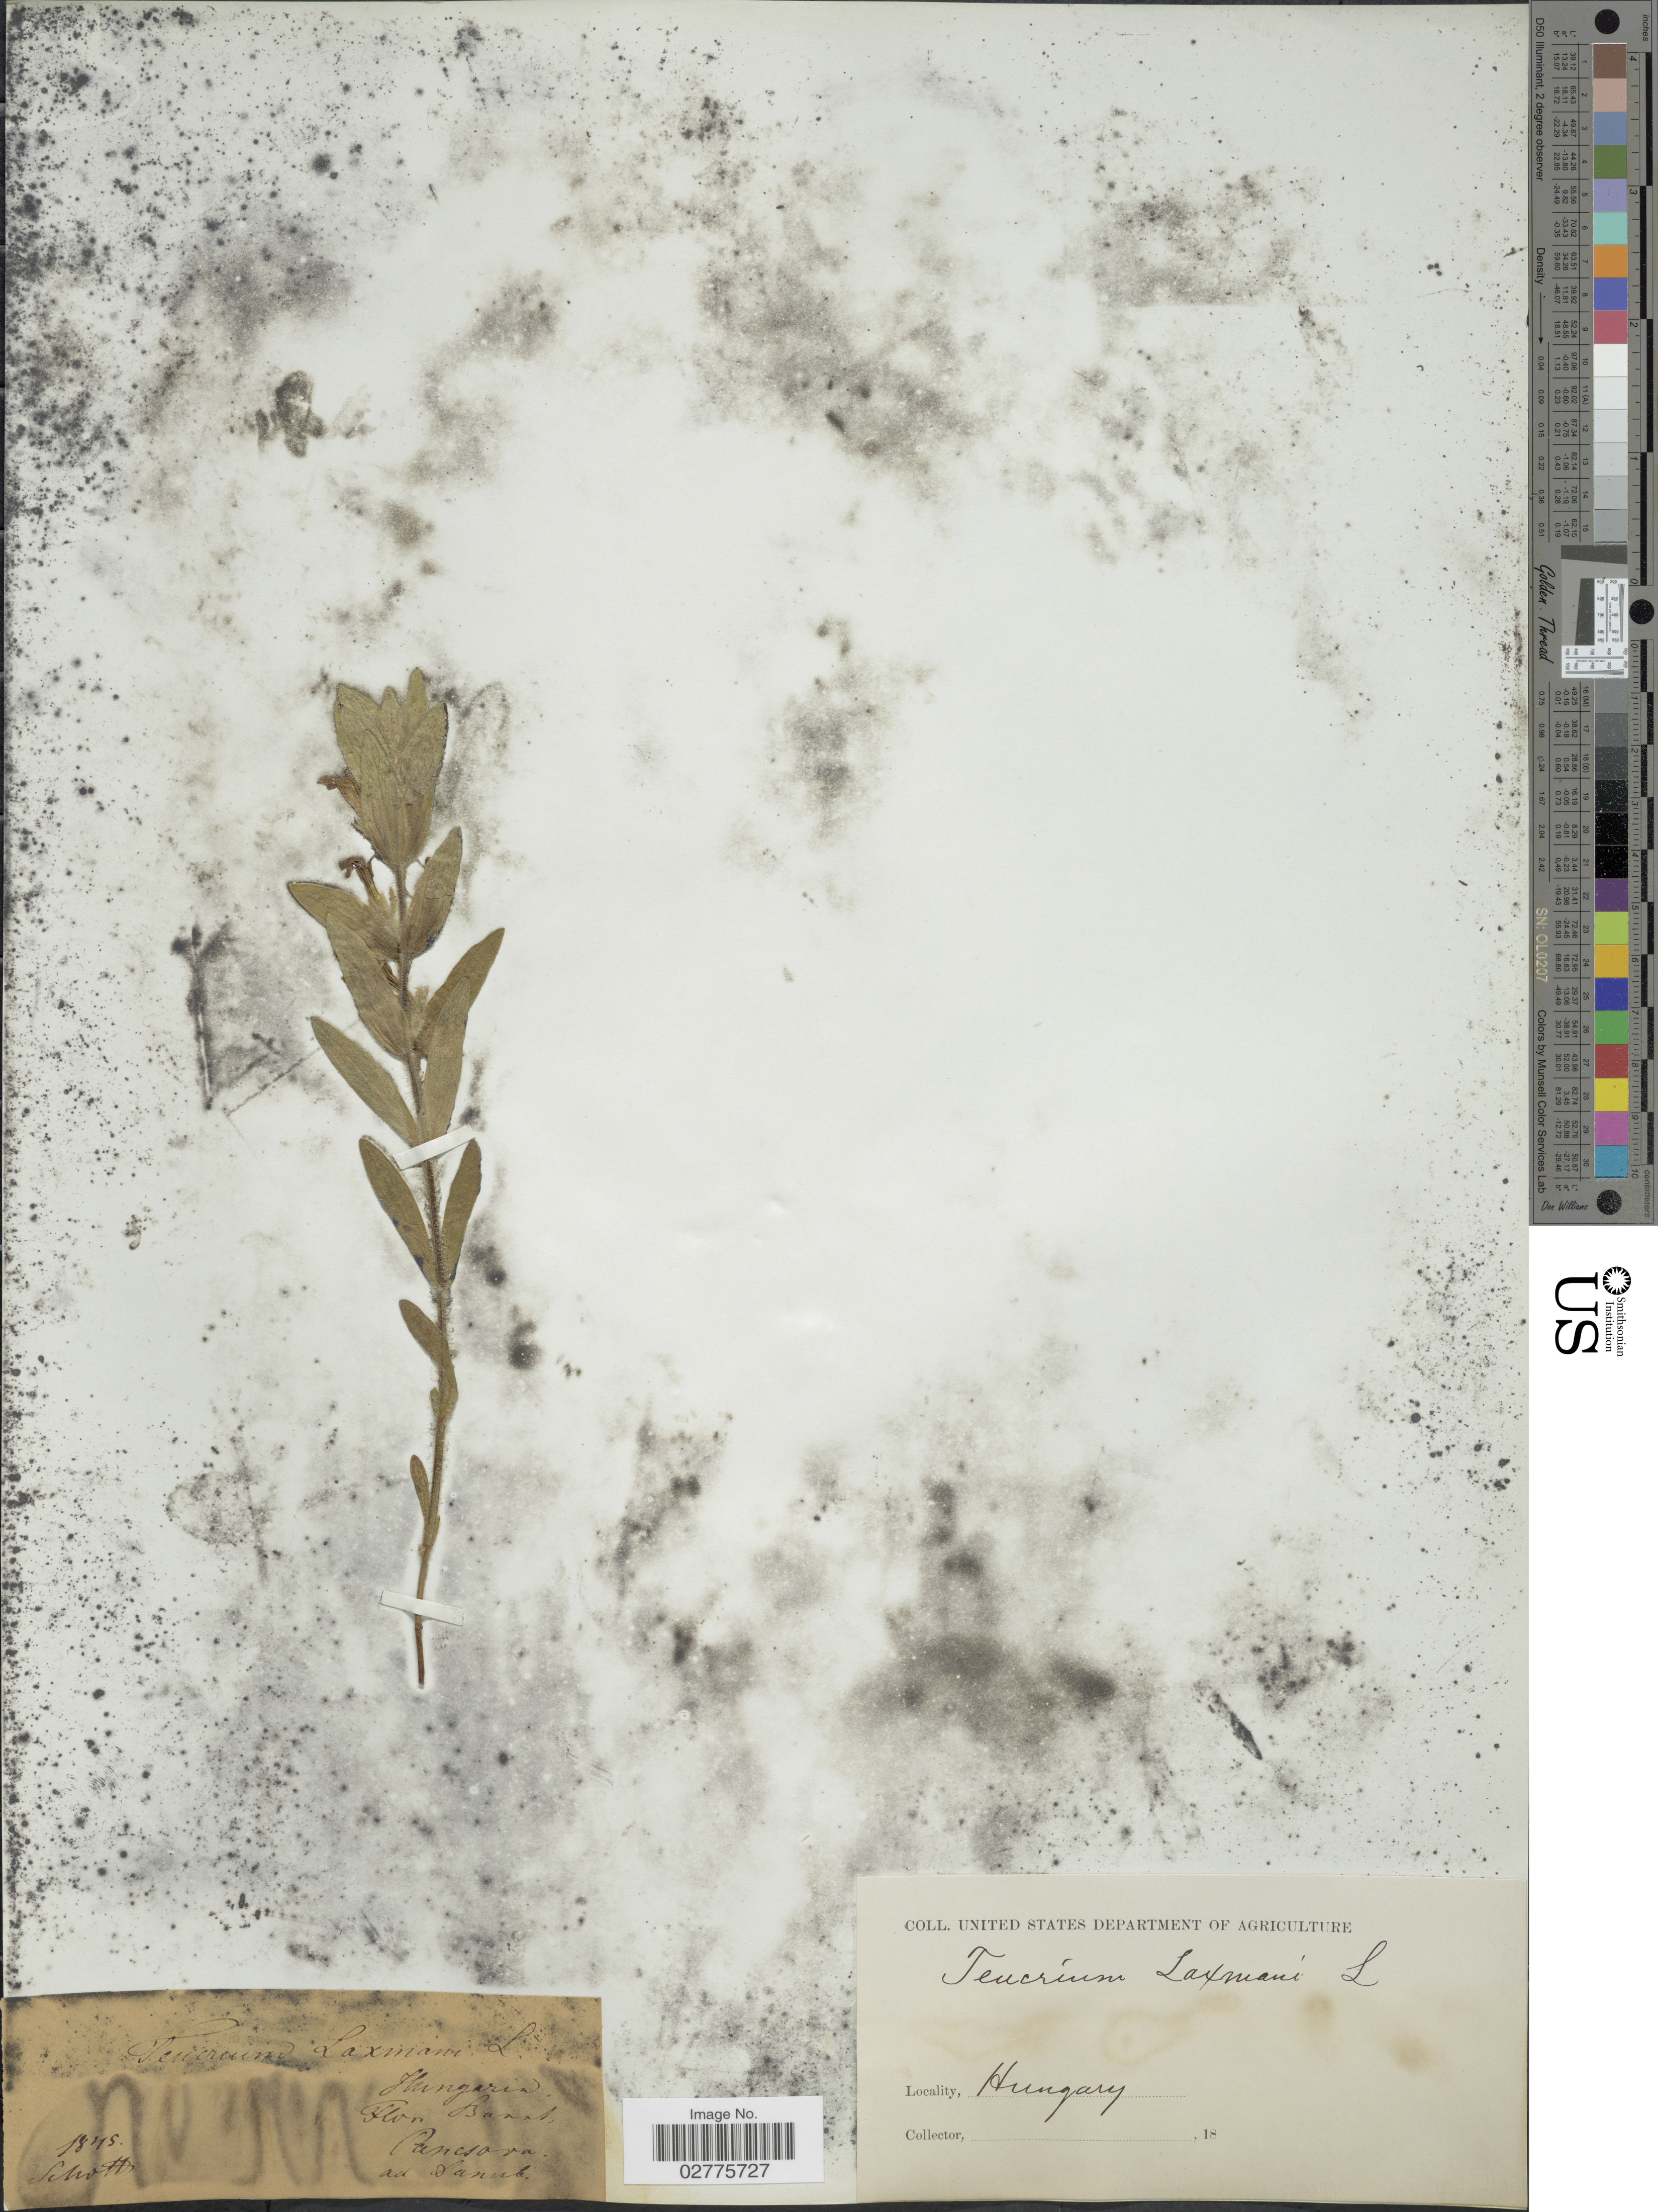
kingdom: Plantae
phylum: Tracheophyta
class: Magnoliopsida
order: Lamiales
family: Lamiaceae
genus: Teucrium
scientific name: Teucrium laxmannii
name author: L.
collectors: Schott, --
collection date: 1845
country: Hungary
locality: Banf Pancsora ad Danub.